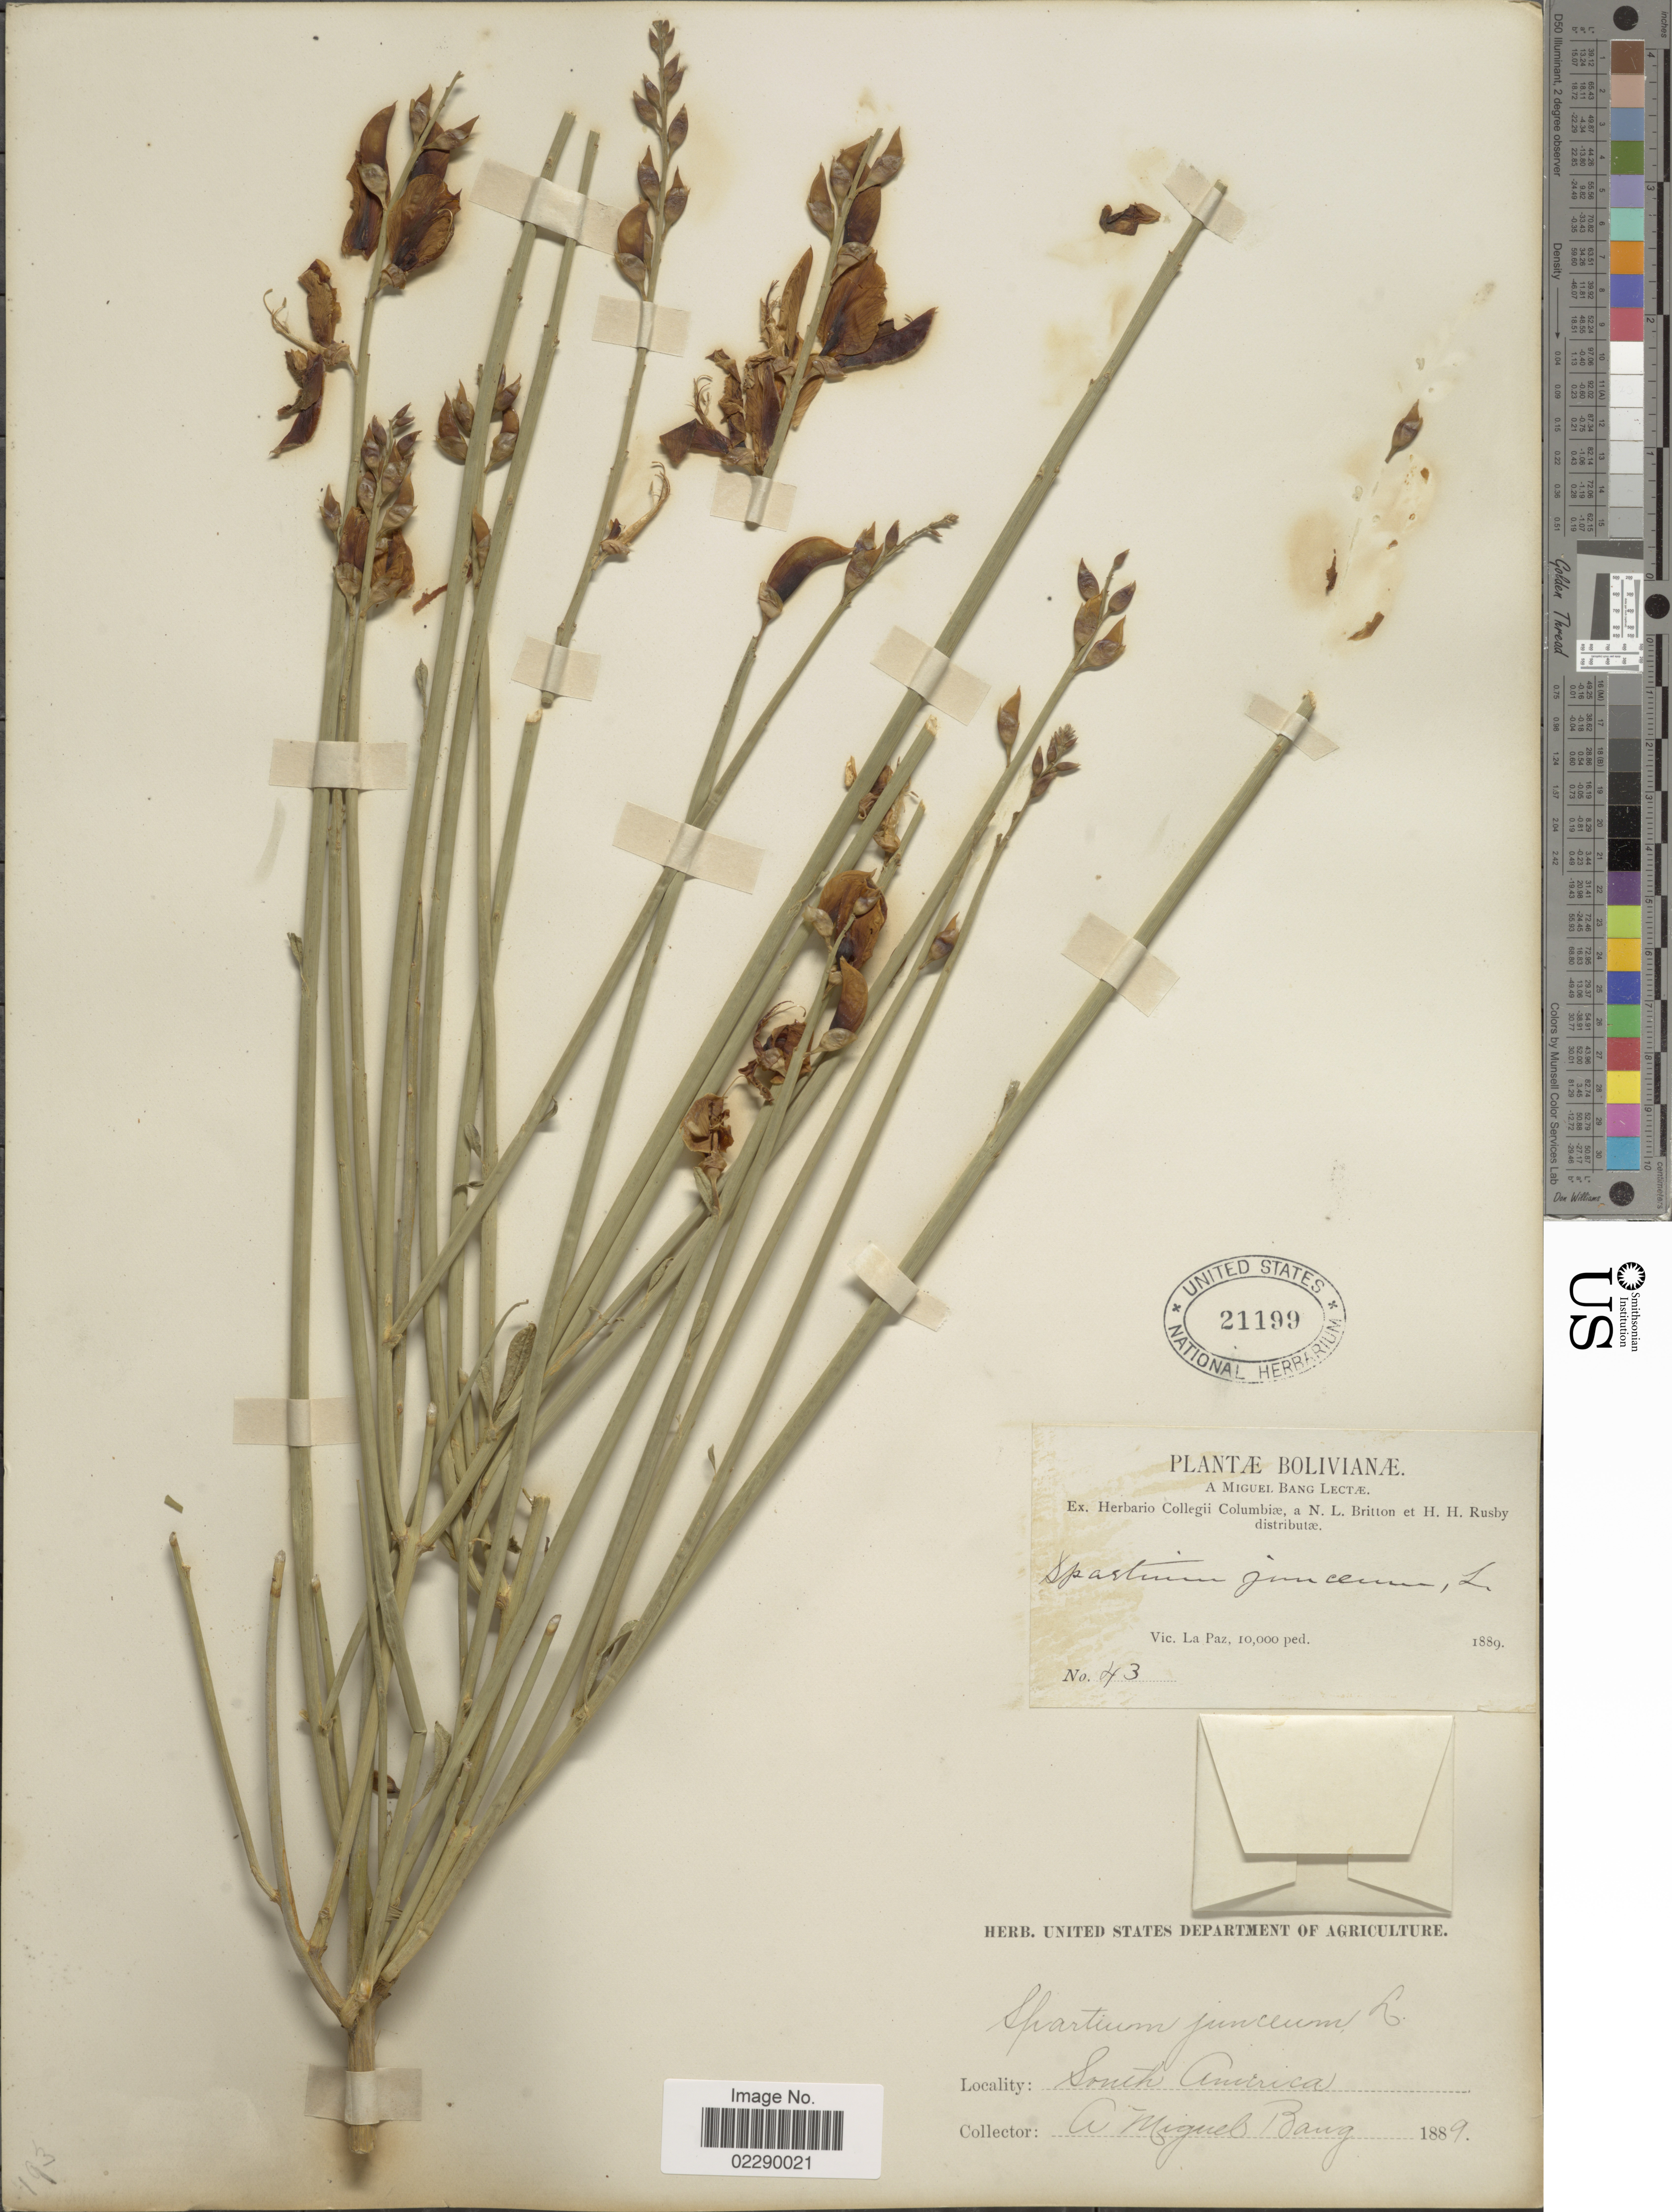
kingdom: Plantae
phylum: Tracheophyta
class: Magnoliopsida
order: Fabales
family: Fabaceae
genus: Spartium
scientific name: Spartium junceum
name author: L.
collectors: M. Bang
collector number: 43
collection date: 1889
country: Bolivia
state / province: La Paz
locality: Vic. La Paz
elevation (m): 3048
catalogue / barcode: US 21199